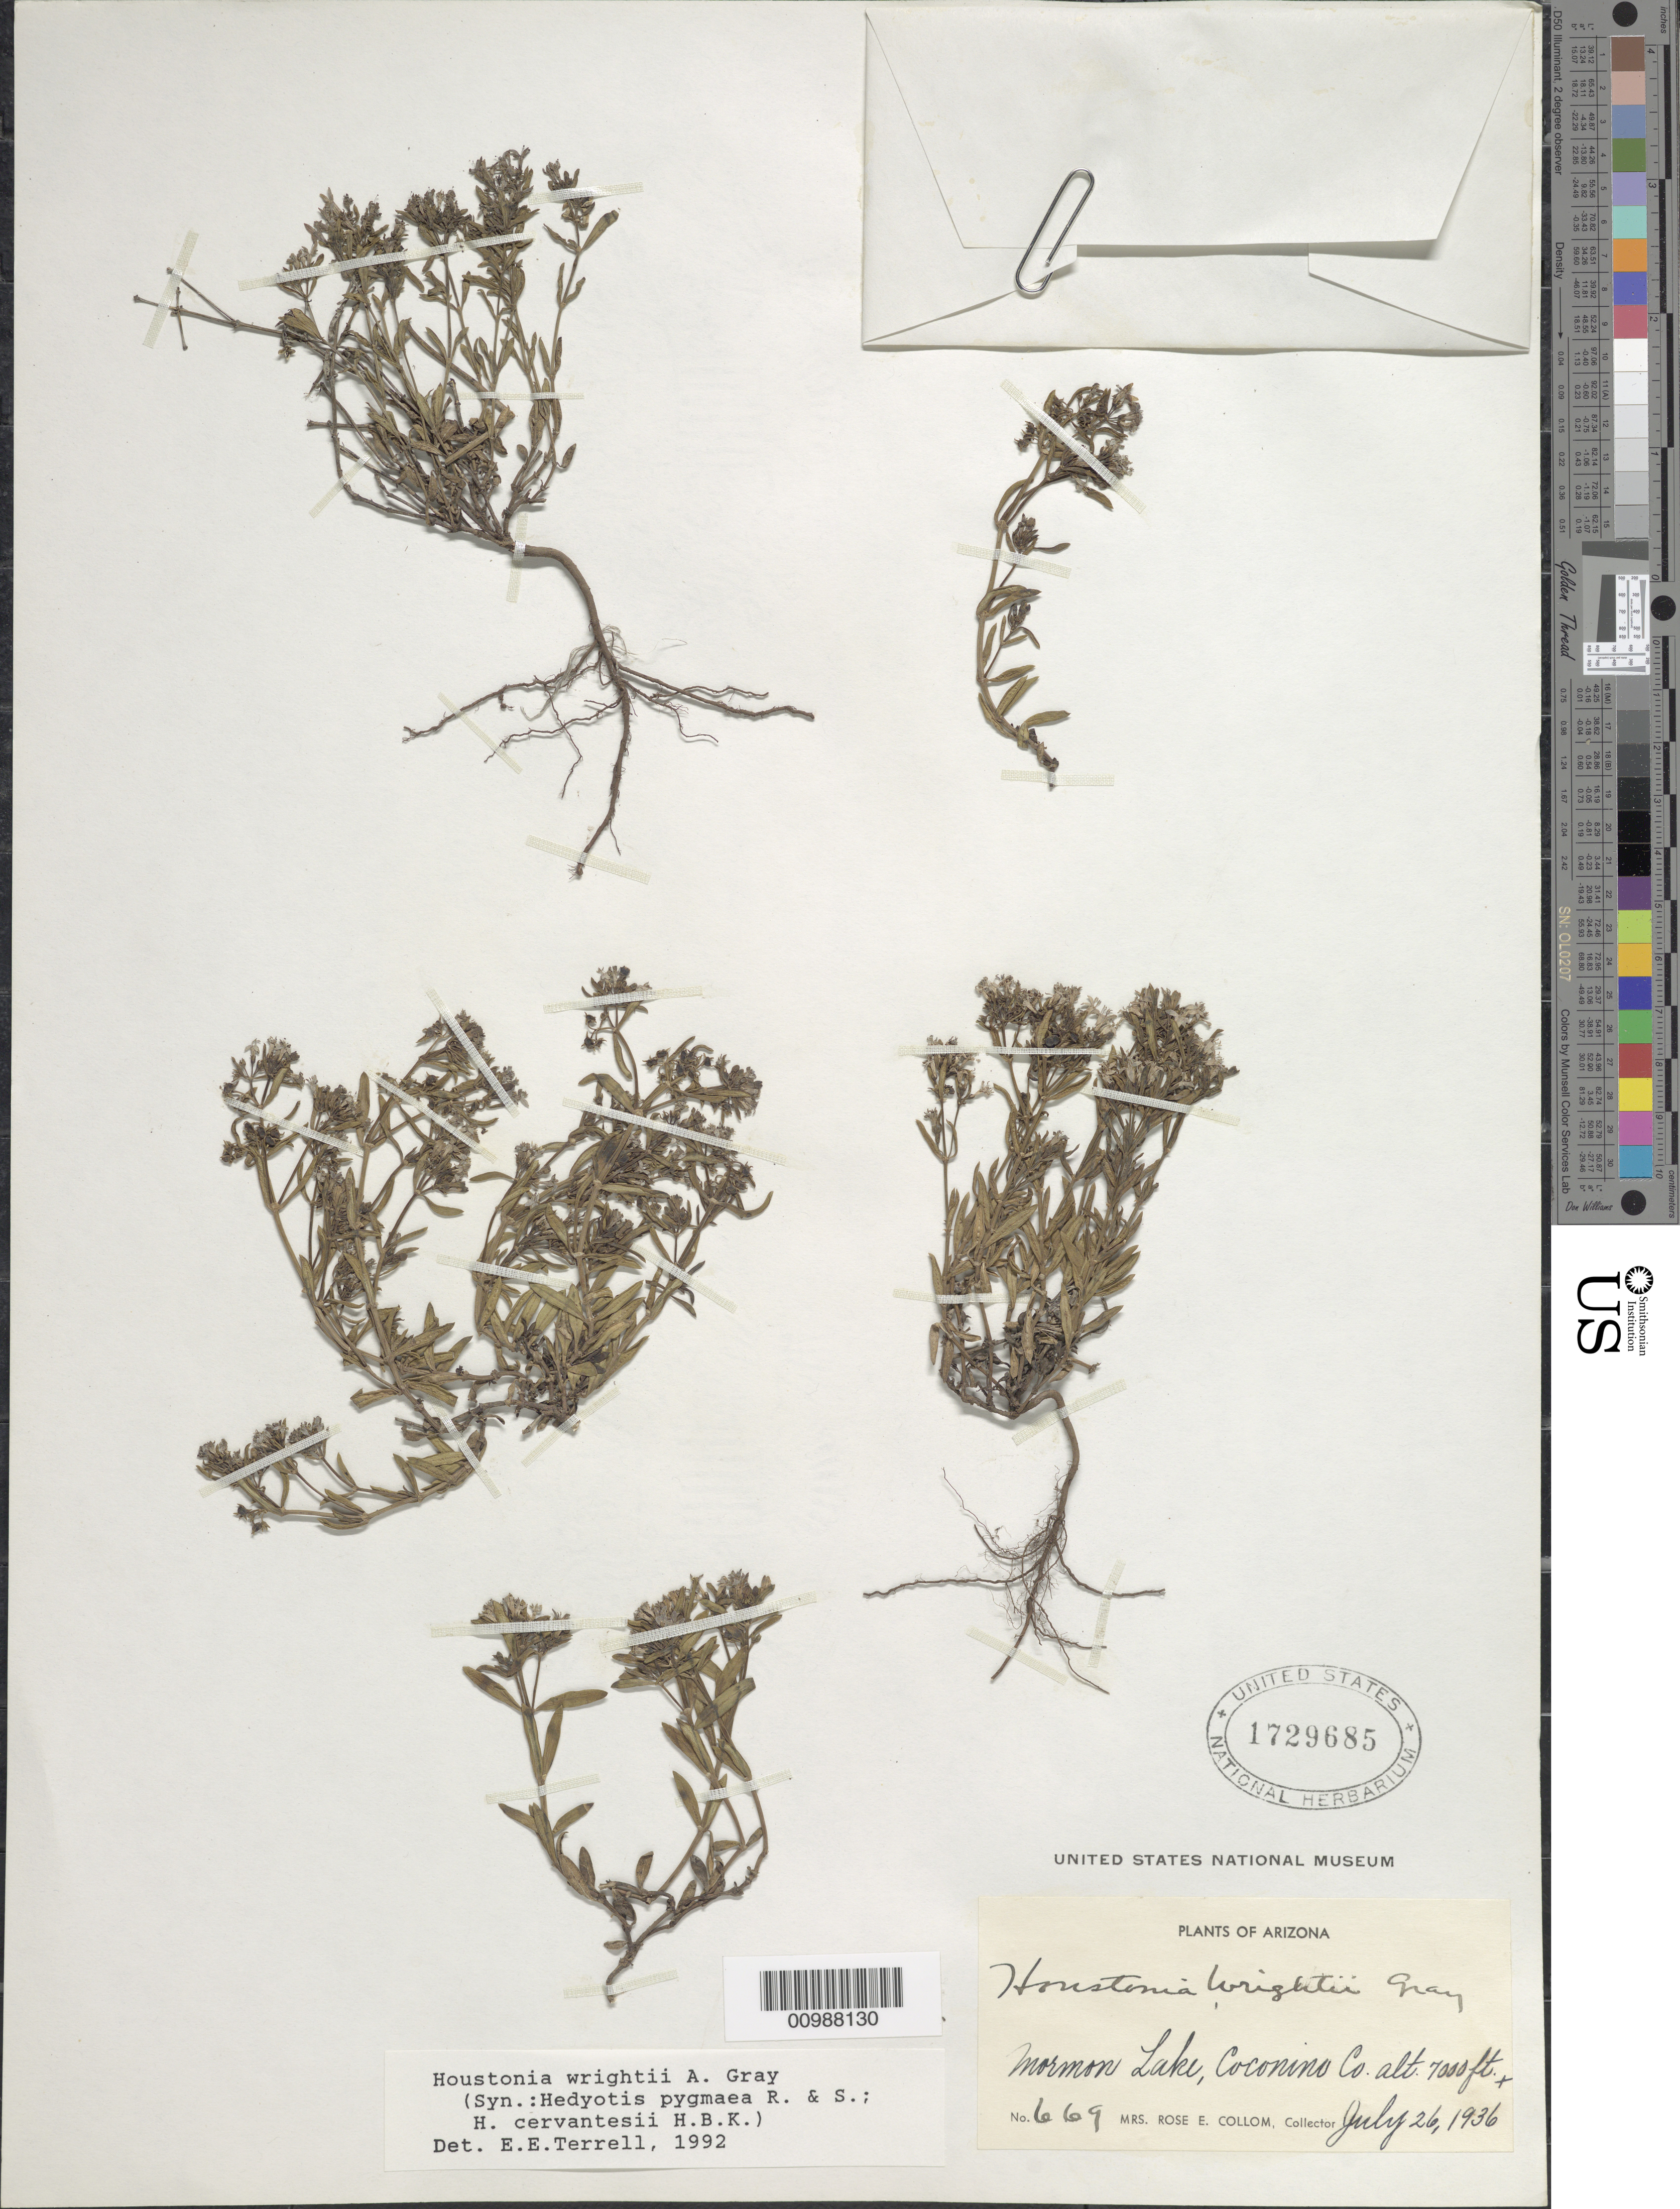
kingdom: Plantae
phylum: Tracheophyta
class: Magnoliopsida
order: Gentianales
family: Rubiaceae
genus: Houstonia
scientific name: Houstonia wrightii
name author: (A. Gray) A. Gray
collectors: R. E. Collom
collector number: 669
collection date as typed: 26 Jul 1936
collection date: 1936-07-26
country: United States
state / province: Arizona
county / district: Coconino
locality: Mormon Lake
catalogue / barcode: US 1729685